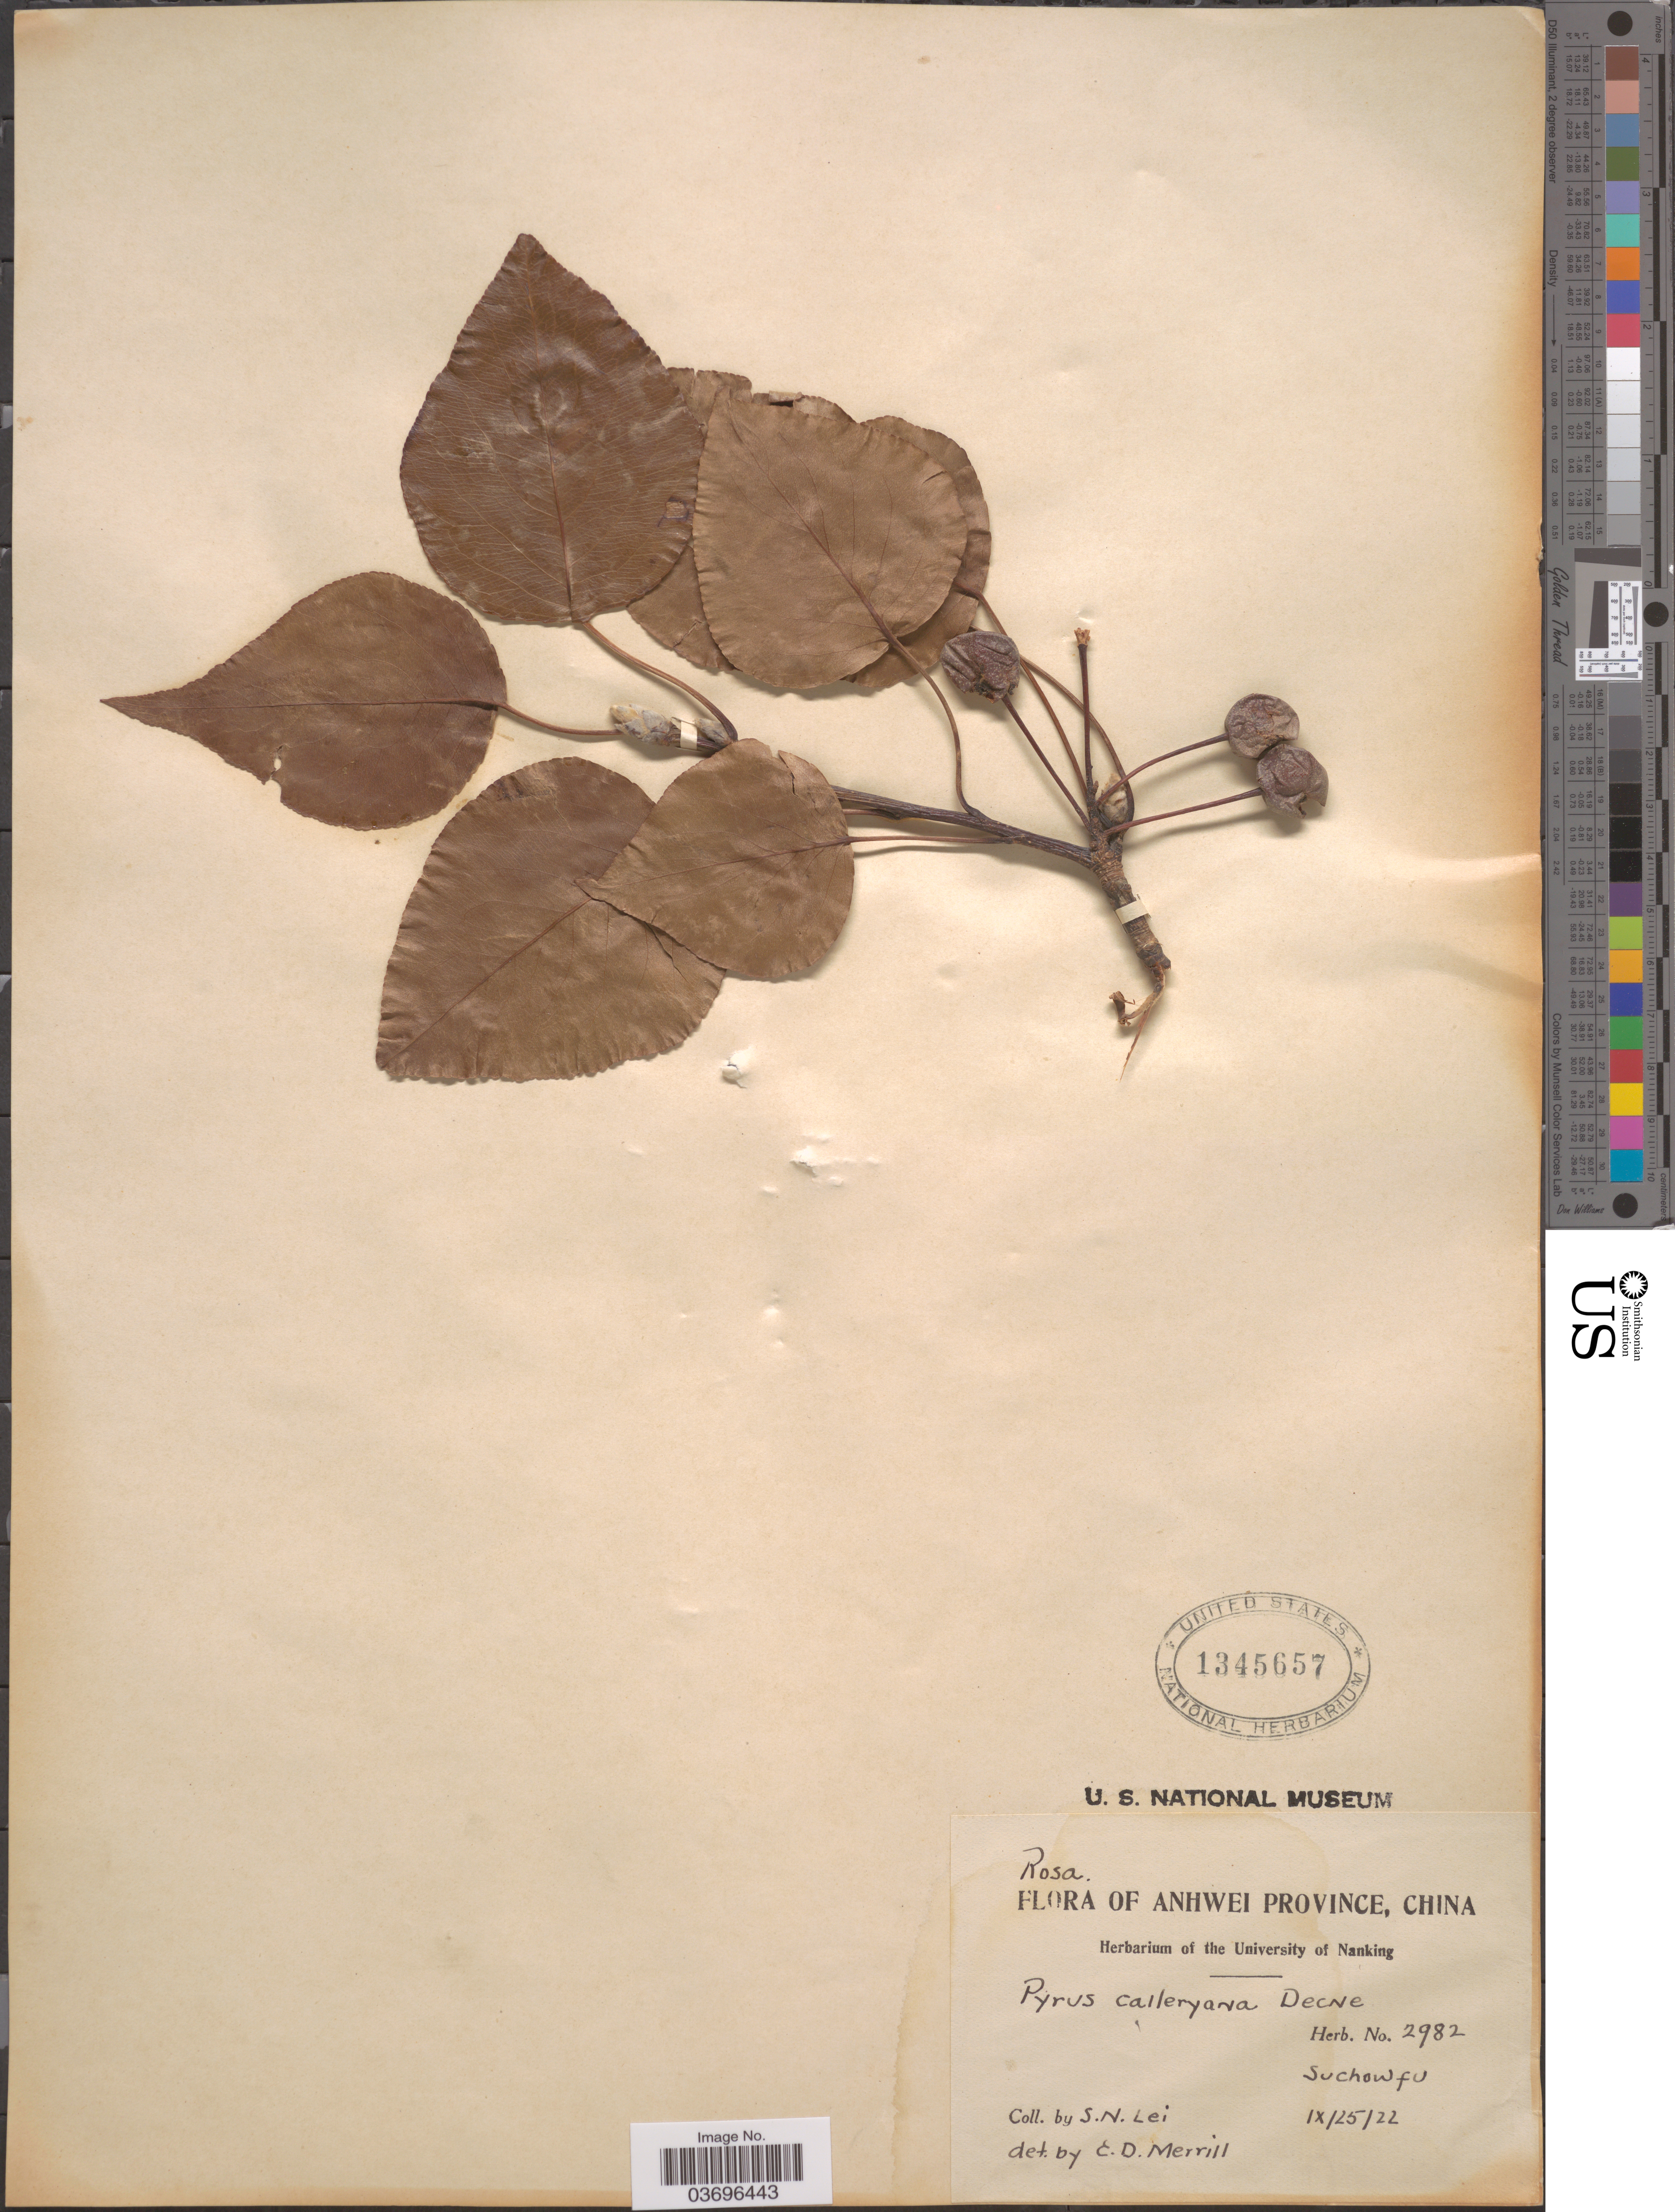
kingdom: Plantae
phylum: Tracheophyta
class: Magnoliopsida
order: Rosales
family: Rosaceae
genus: Pyrus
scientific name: Pyrus calleryana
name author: Decne.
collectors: S. Lei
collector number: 2982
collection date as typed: Transcribed d/m/y: 25/9/22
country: China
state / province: Anhui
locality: Anhwei Province. Suchowfu.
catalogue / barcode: US 1345657